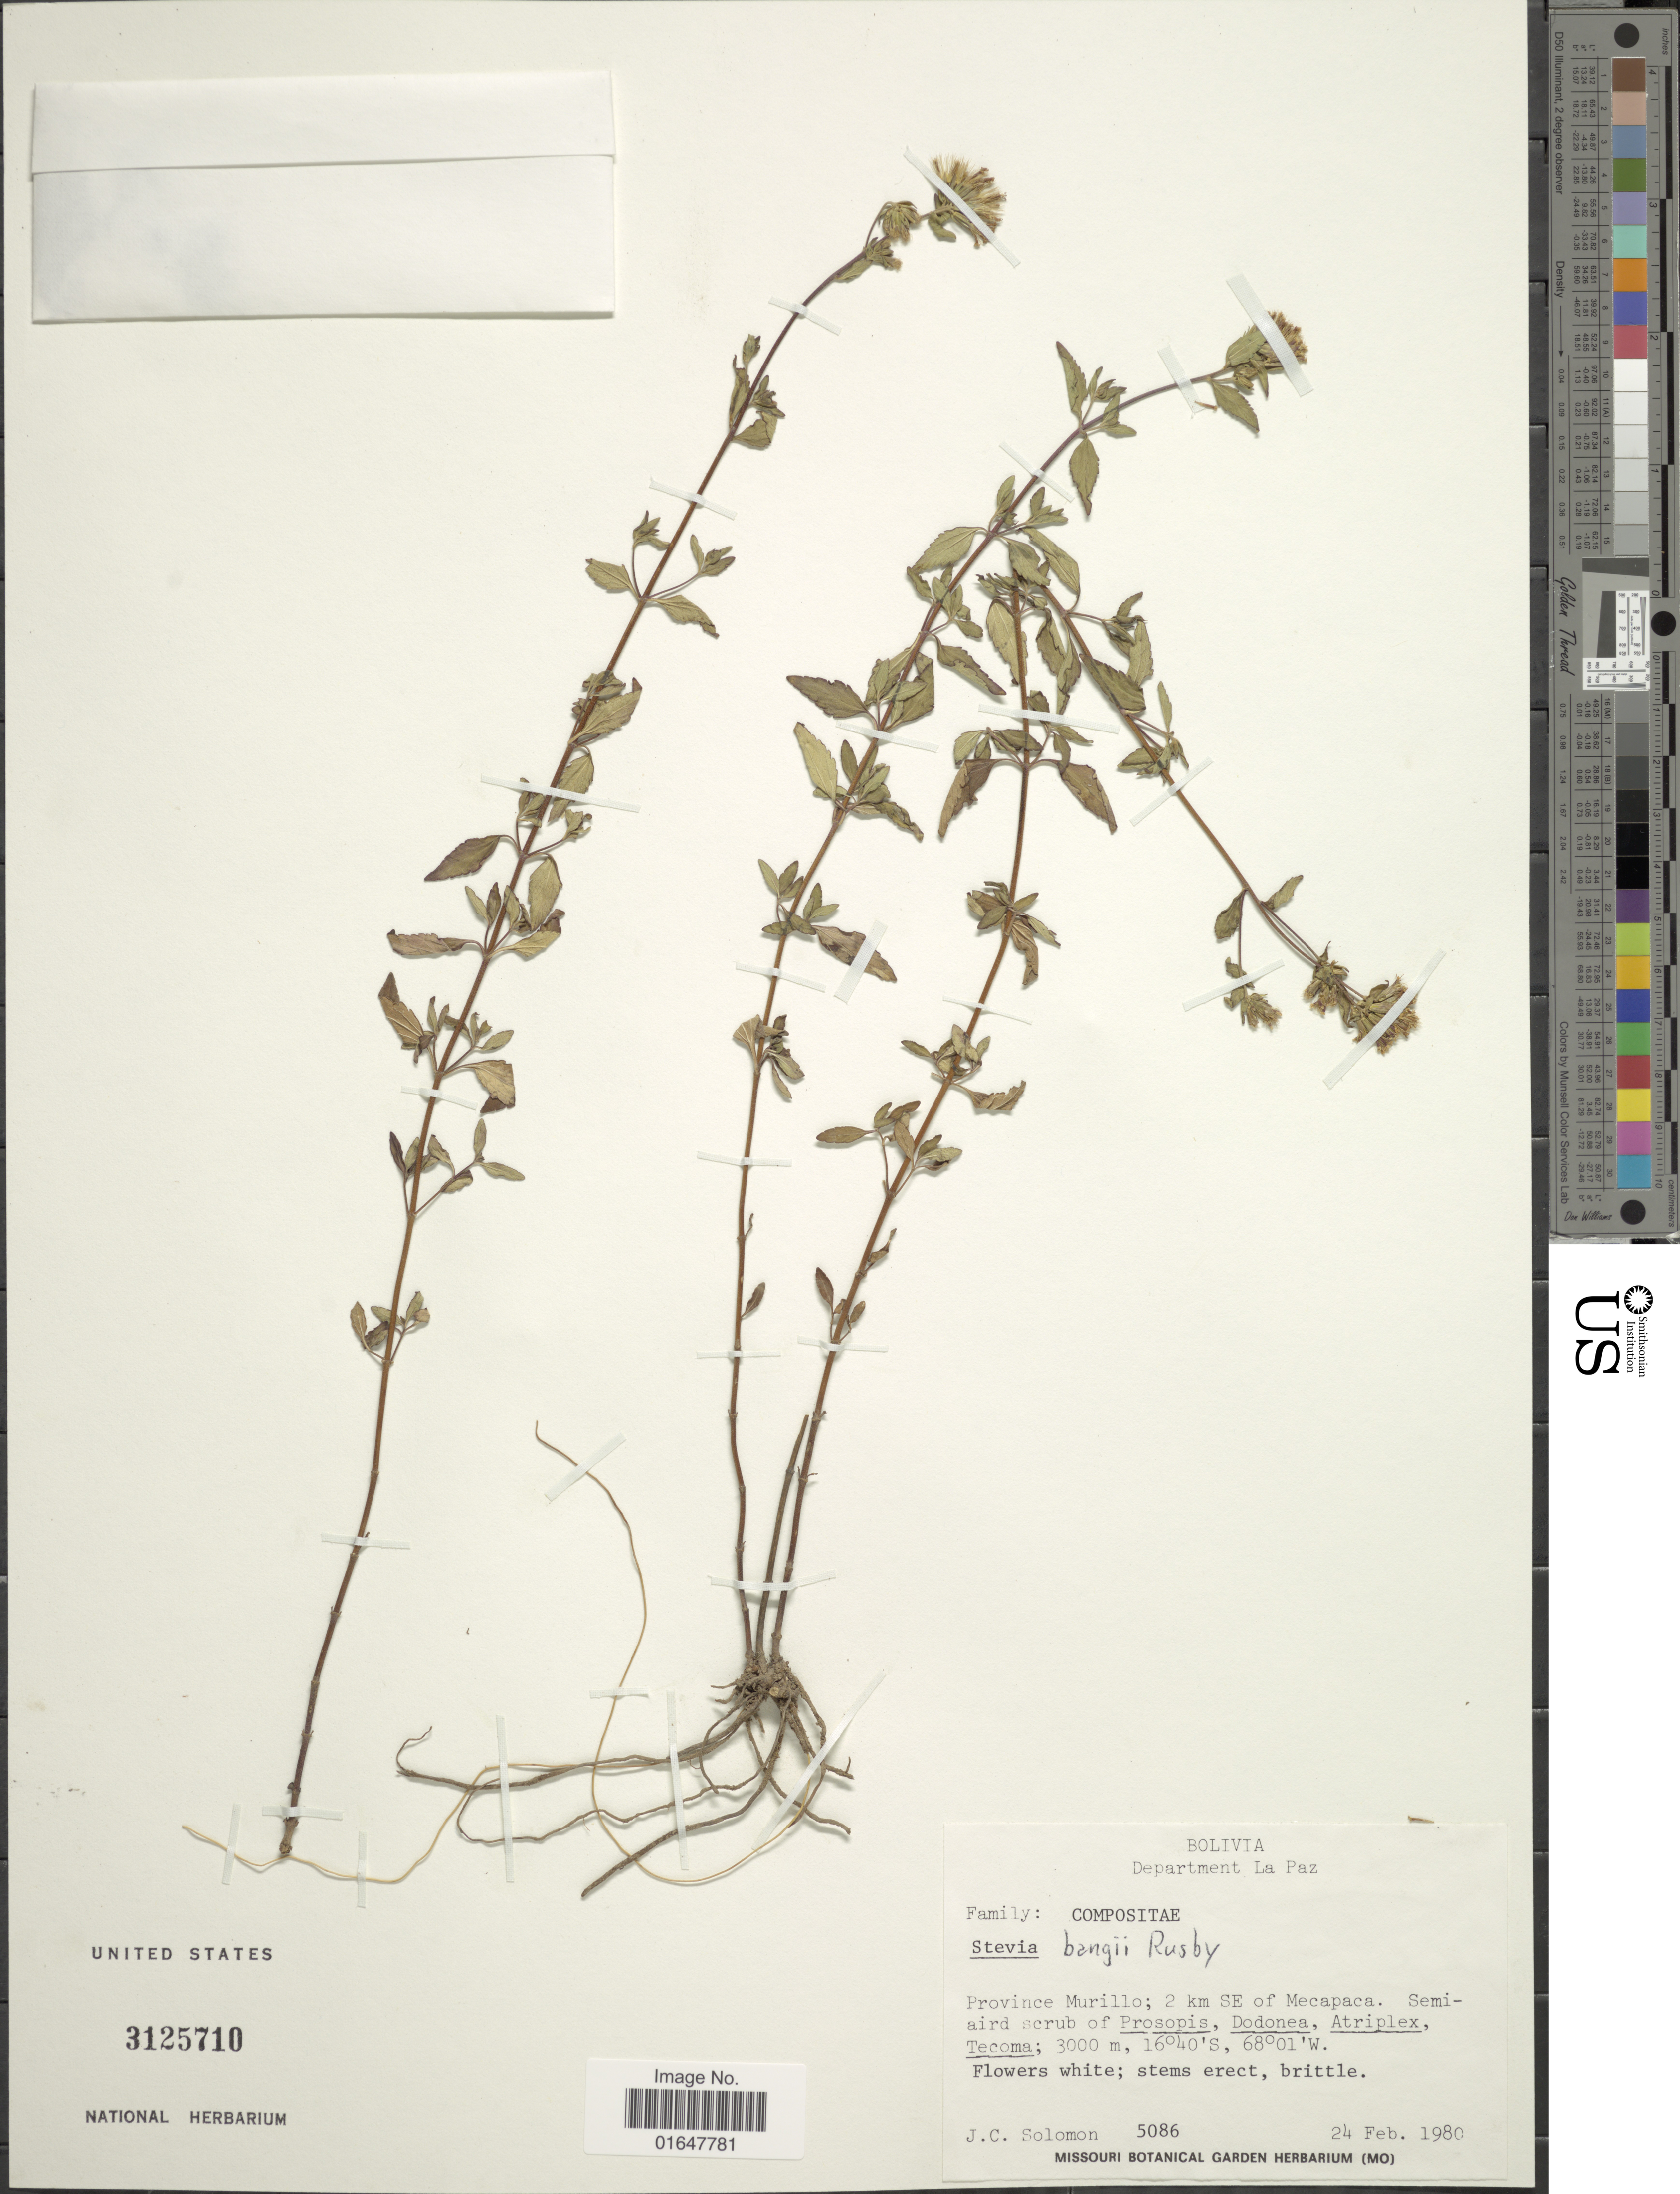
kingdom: Plantae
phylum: Tracheophyta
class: Magnoliopsida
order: Asterales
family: Asteraceae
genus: Stevia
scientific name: Stevia bangii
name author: Rusby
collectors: J. C. Solomon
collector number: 5086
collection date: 1980-02-24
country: Bolivia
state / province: La Paz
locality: Province Murillo, 2 km SE of Mecapaca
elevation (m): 3000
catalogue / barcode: US 3125710